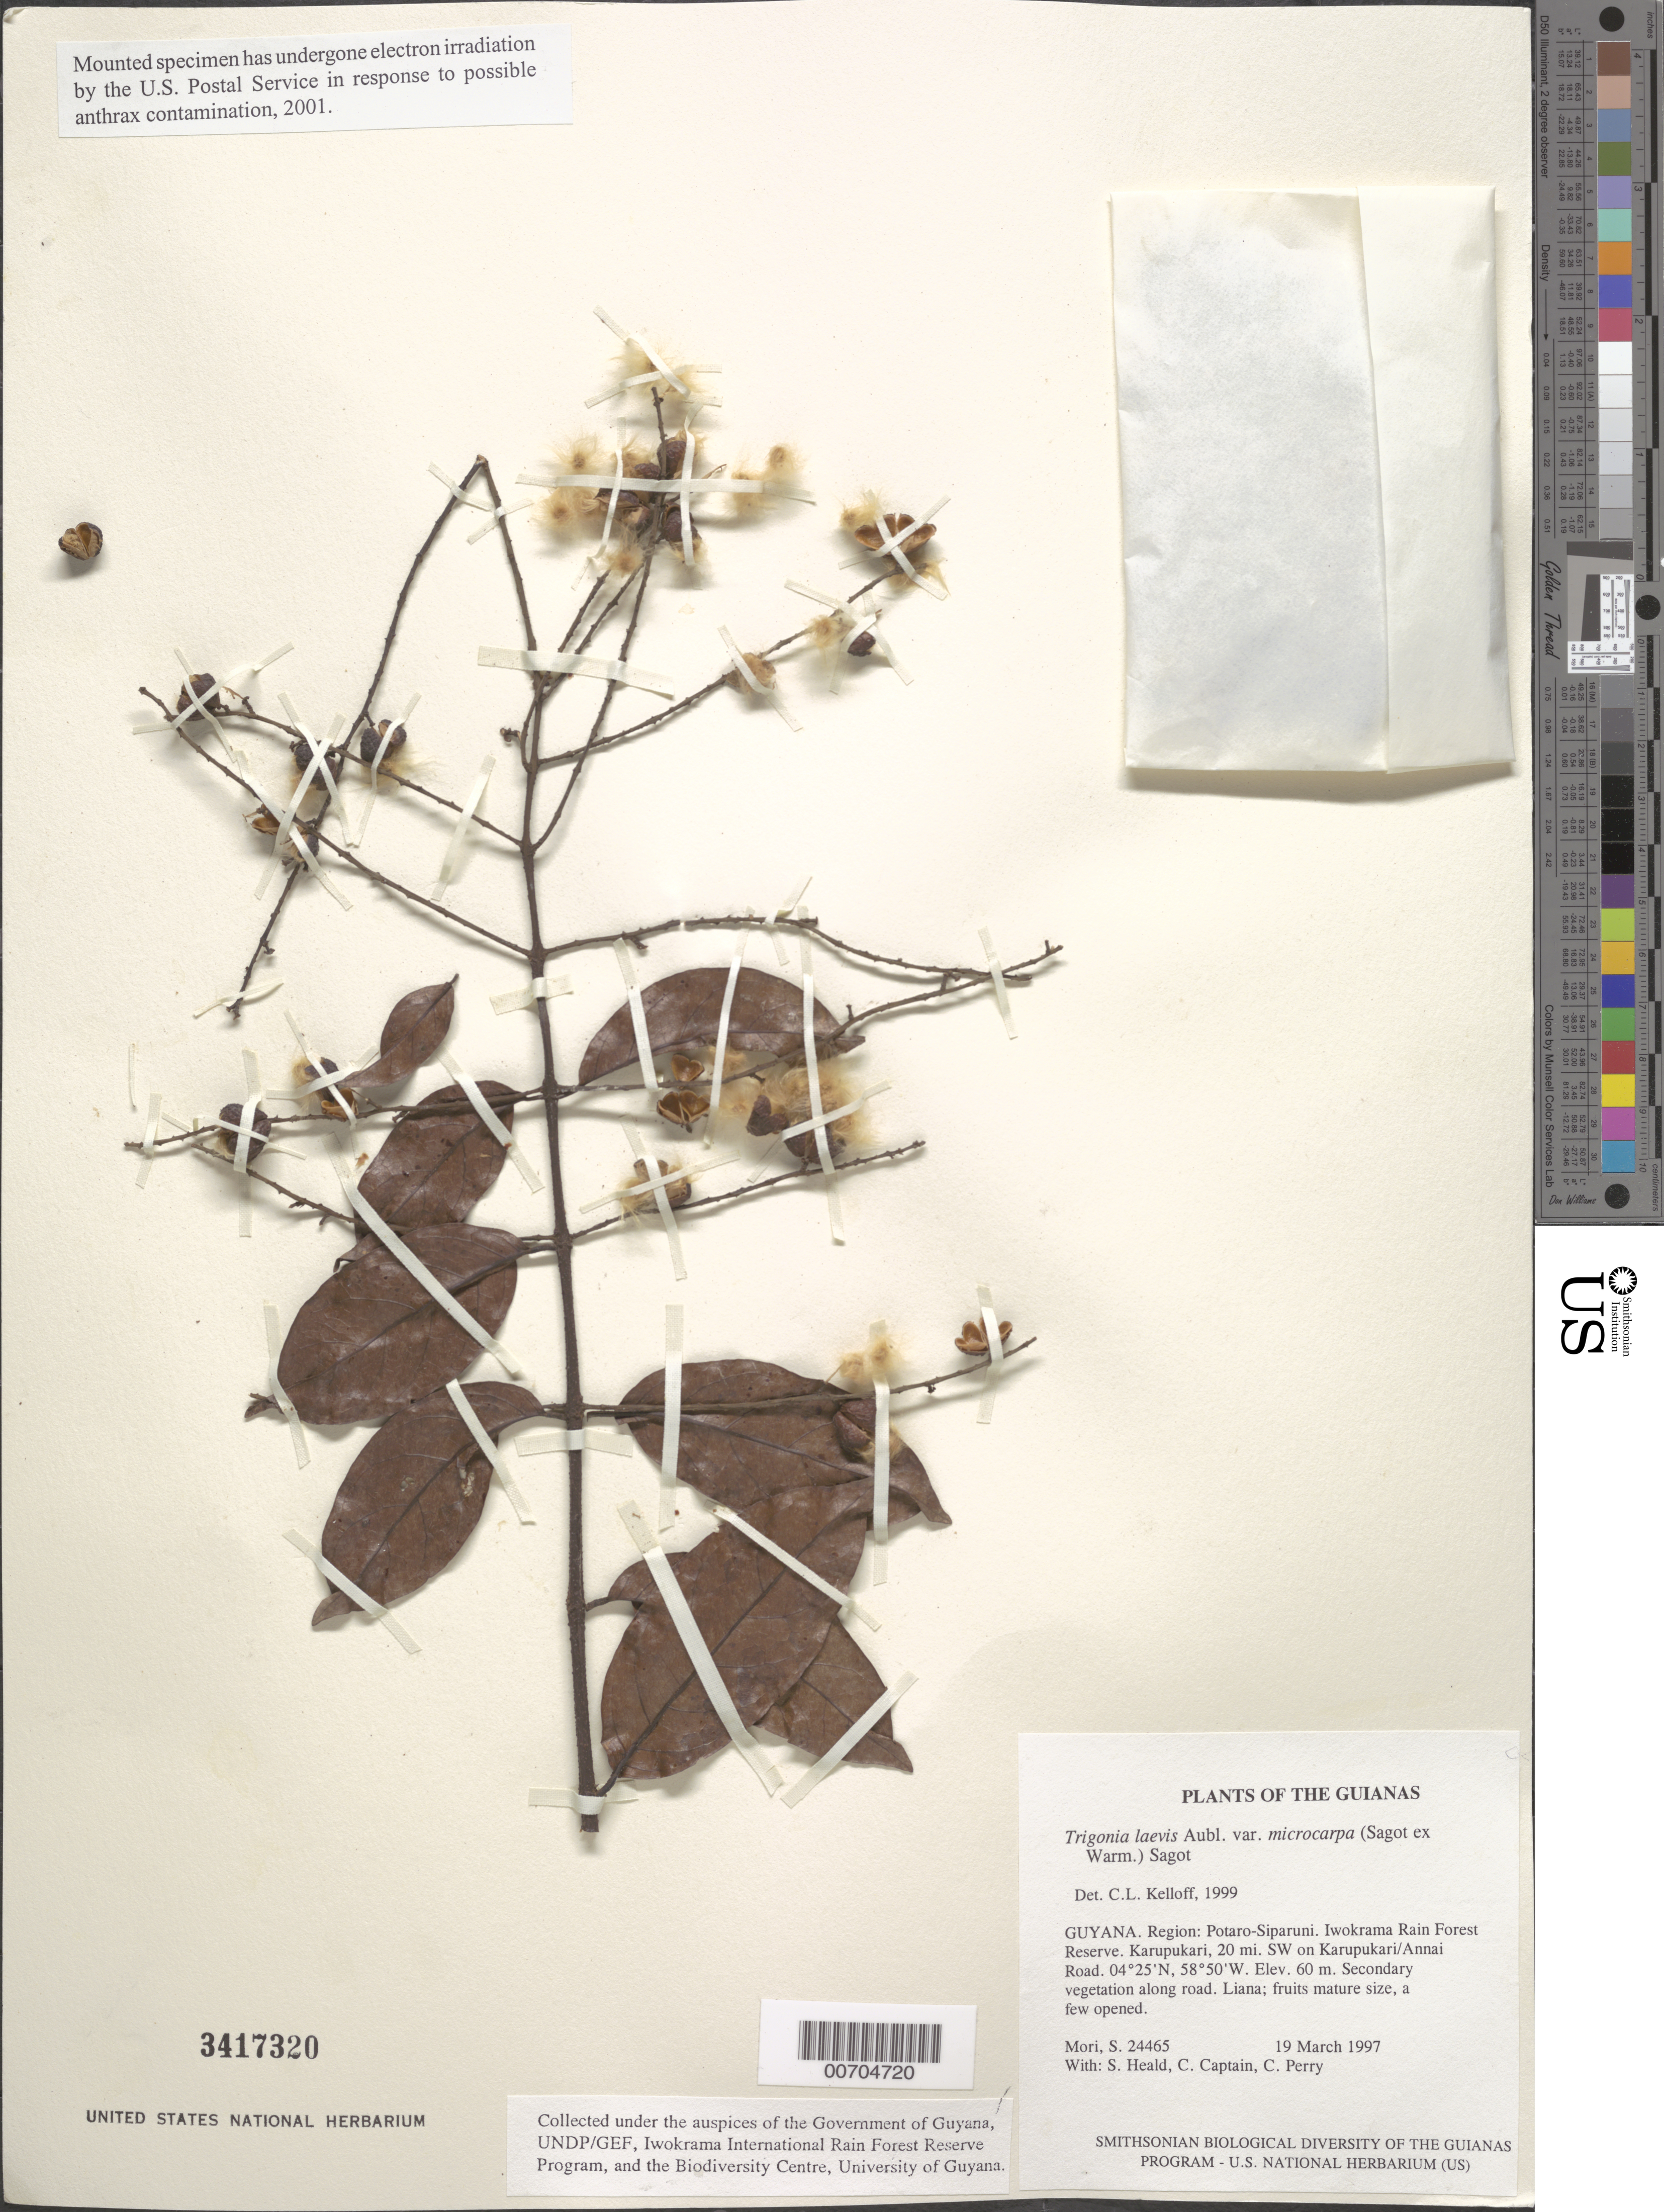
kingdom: Plantae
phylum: Tracheophyta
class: Magnoliopsida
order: Malpighiales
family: Trigoniaceae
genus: Trigonia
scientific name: Trigonia laevis var. microcarpa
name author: (Sagot ex Warm.) Sagot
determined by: Kelloff, Carol L., (US), Smithsonian Institution - National Museum of Natural History (UNITED STATES)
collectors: S. Mori, S. Heald, C. Captain & C. Perry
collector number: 24465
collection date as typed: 19 March 1997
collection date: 1997-03-19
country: Guyana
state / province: Potaro-Siparuni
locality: Iwokrama Rain Forest Reserve. Karupukari, 20 mi. SW on Karupukari/Annai Road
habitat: Secondary vegetation along road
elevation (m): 60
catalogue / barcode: US 3417320